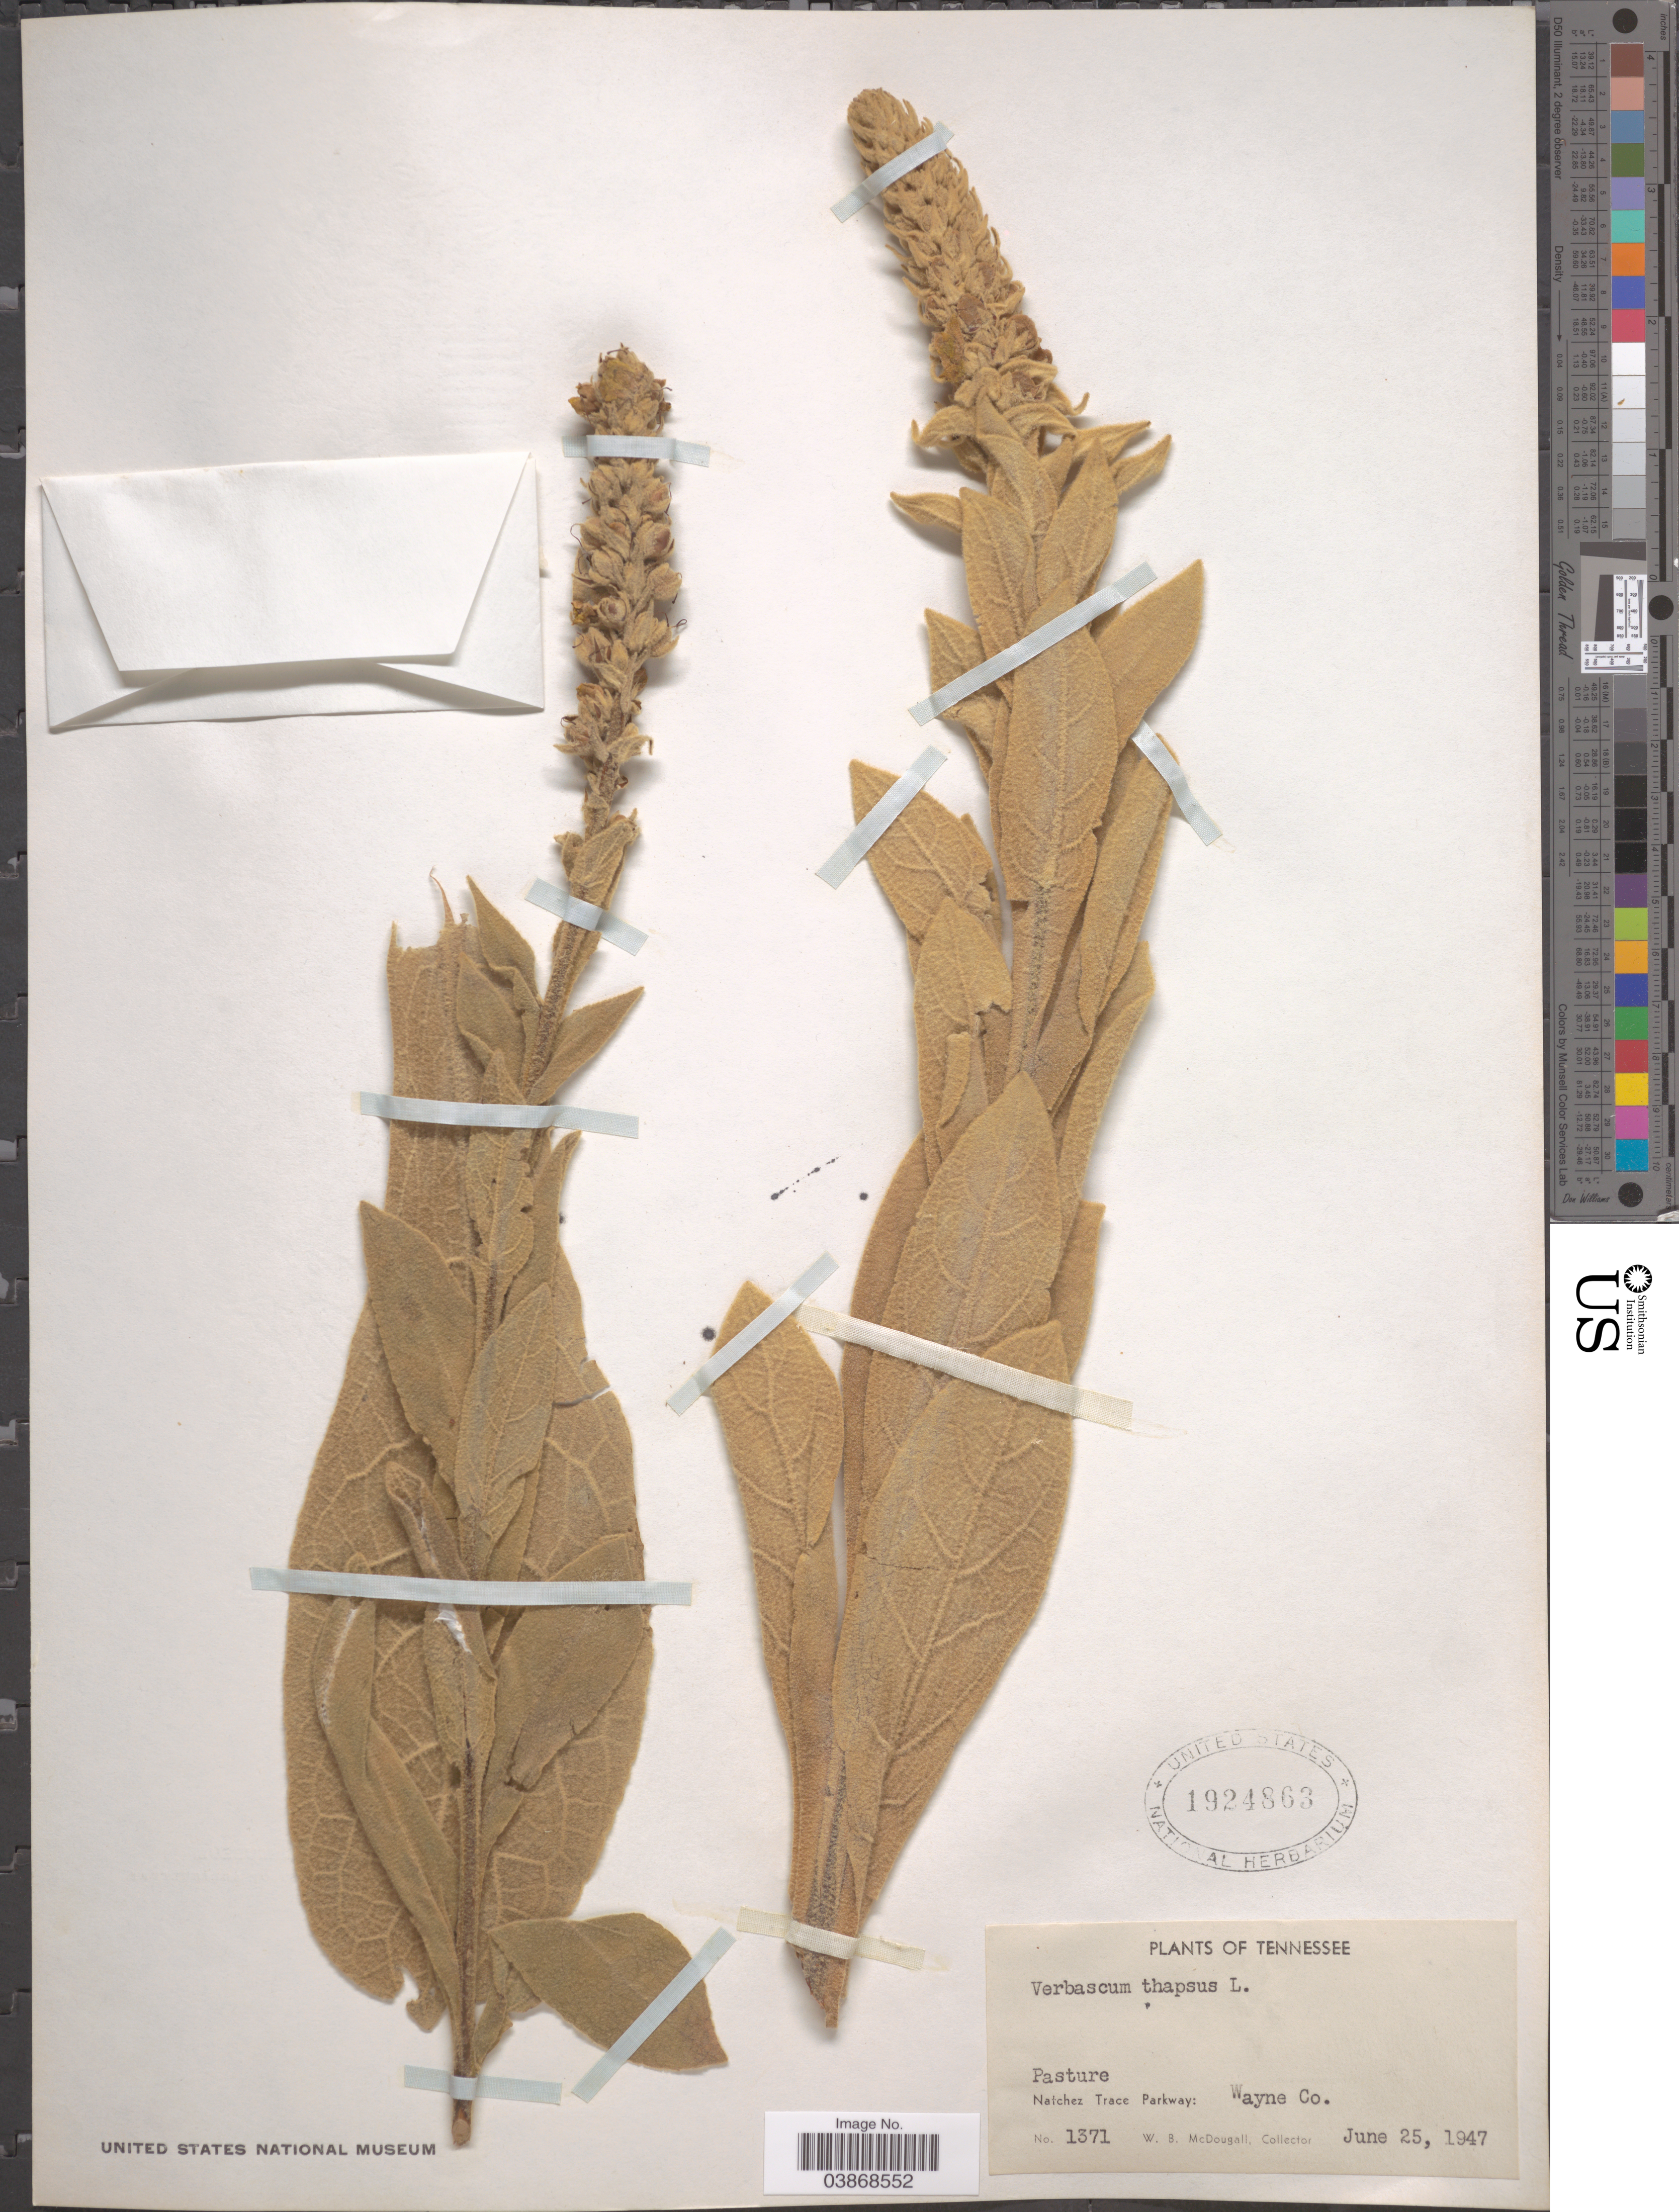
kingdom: Plantae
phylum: Tracheophyta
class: Magnoliopsida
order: Lamiales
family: Scrophulariaceae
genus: Verbascum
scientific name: Verbascum thapsus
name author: L.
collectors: W. B. McDougall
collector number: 1371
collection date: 1947-06-25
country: United States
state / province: Tennessee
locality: Natchez Trace Parkway: Wayne Co.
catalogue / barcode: US 1924863